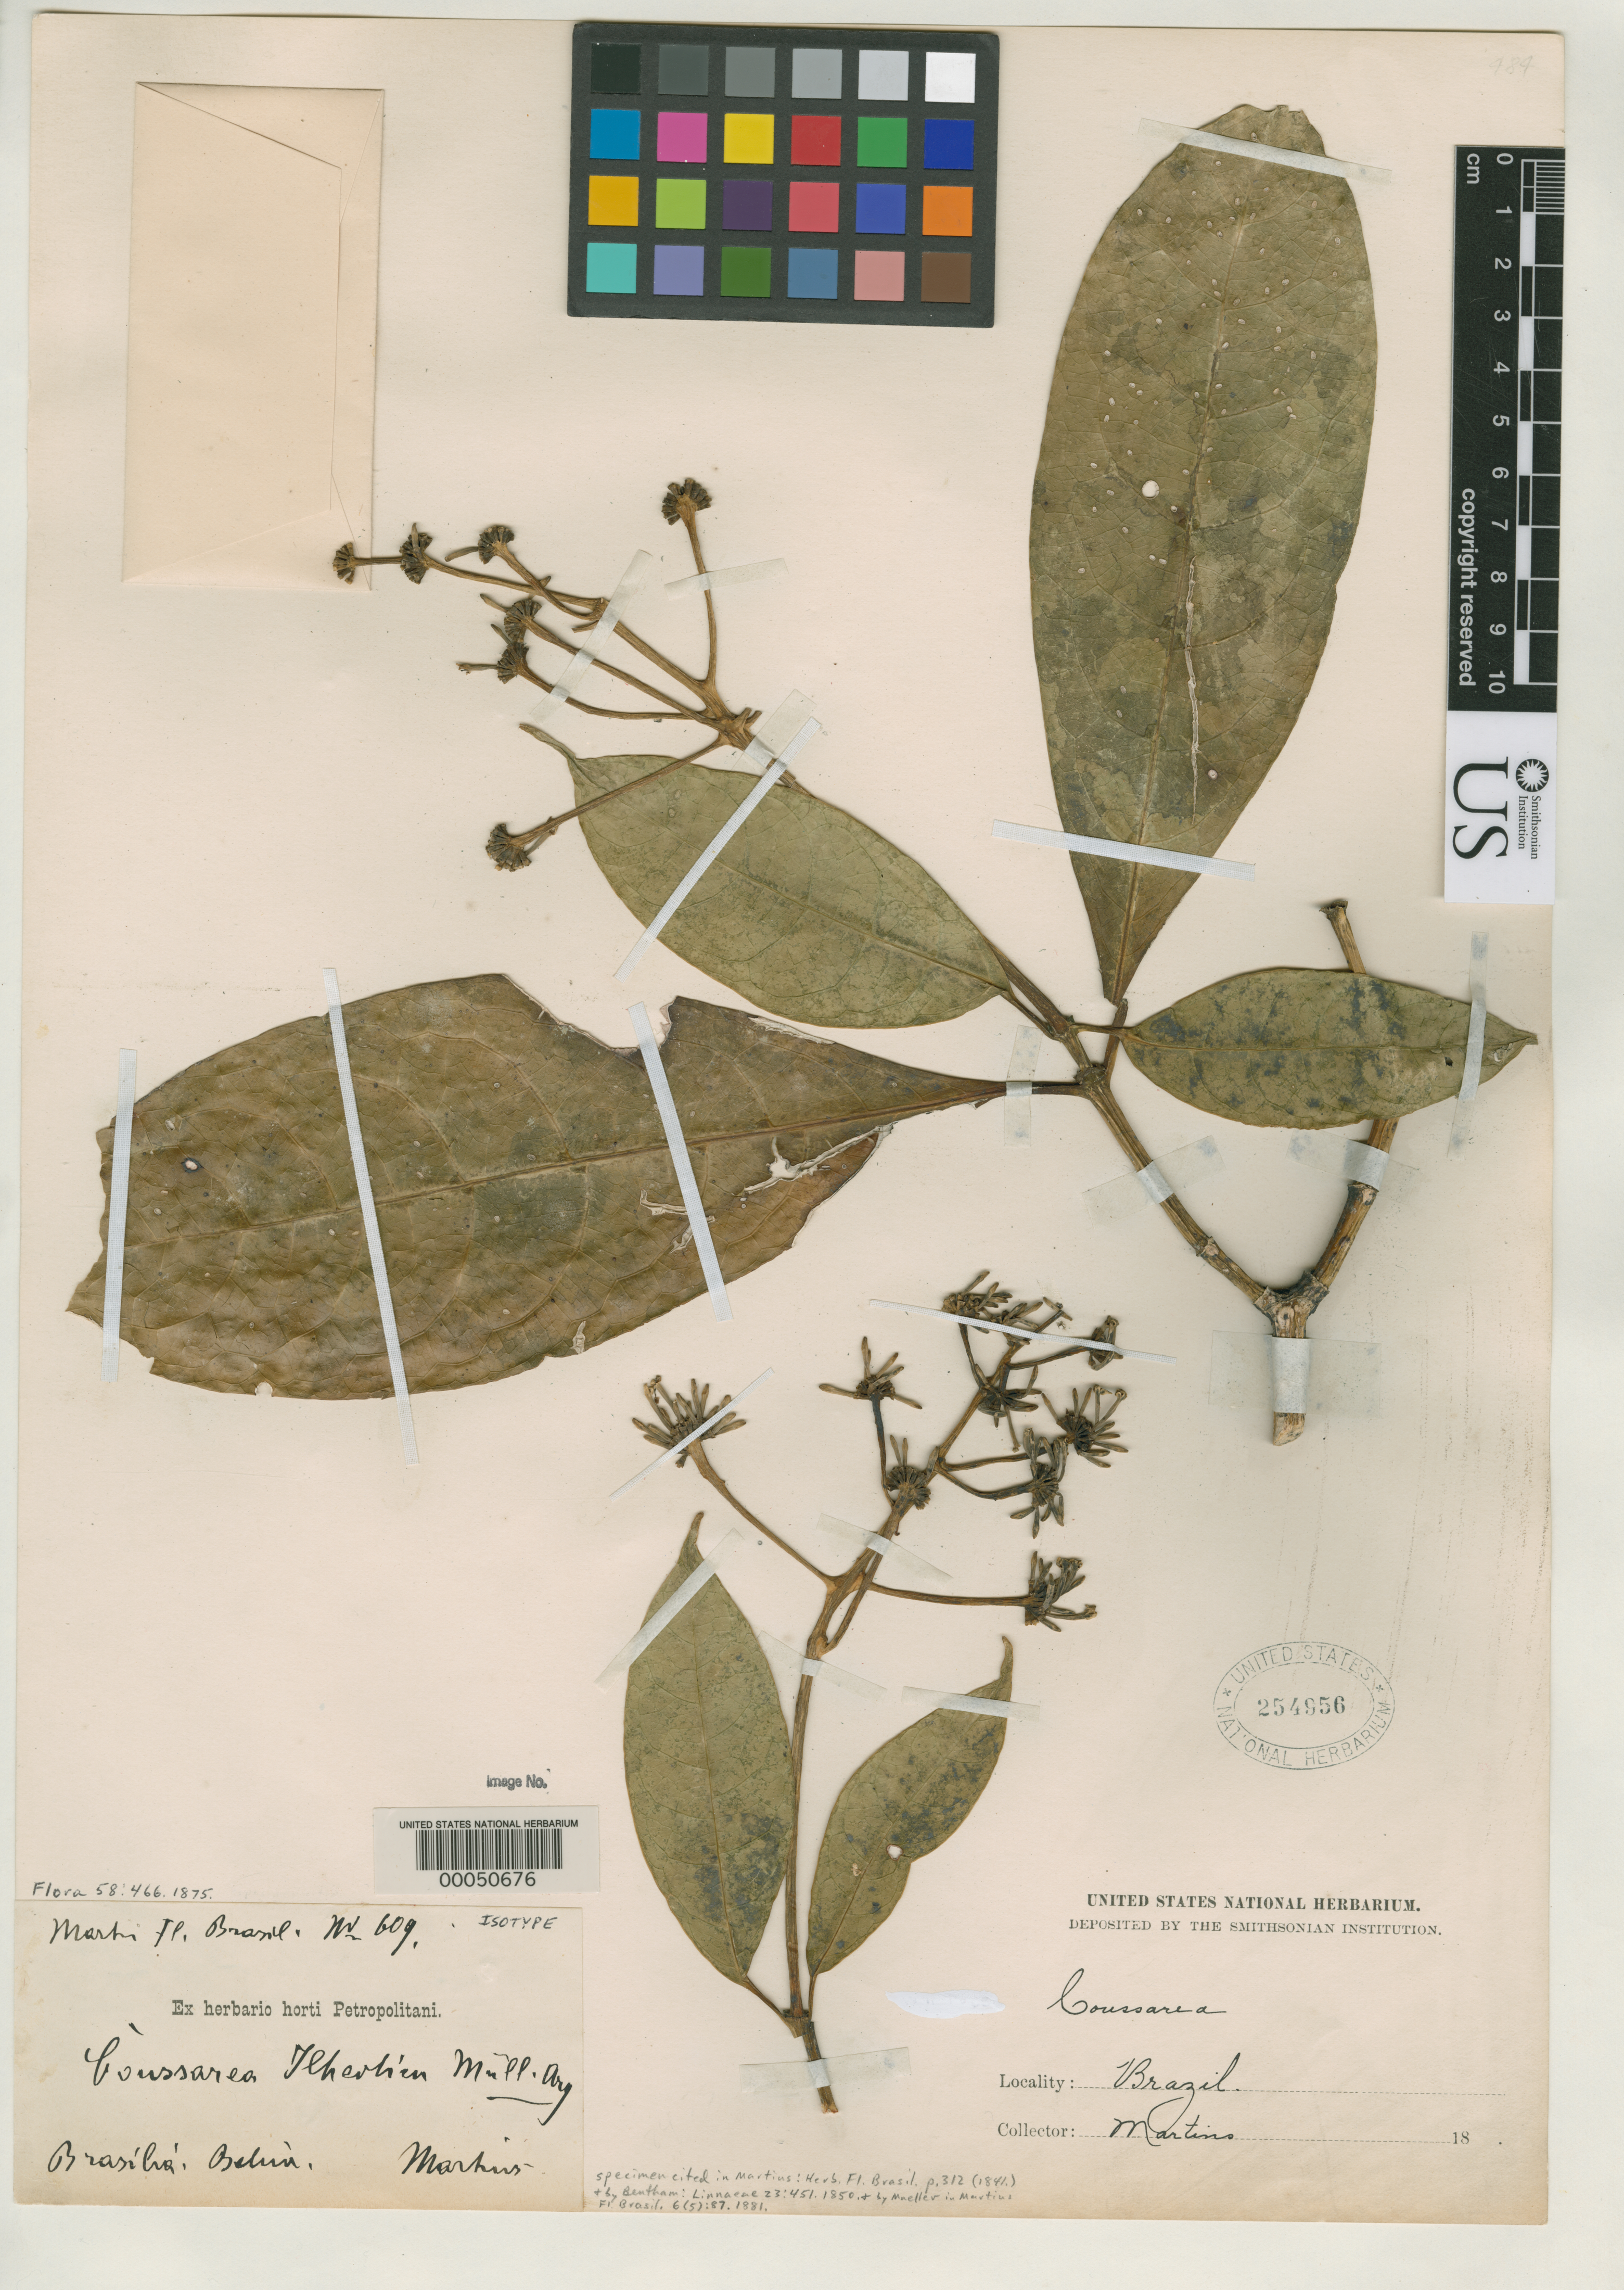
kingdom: Plantae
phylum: Tracheophyta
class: Magnoliopsida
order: Gentianales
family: Rubiaceae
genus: Coussarea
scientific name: Coussarea ilheotica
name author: Müll. Arg.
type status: Isotype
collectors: -. Martins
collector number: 609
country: Brazil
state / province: Bahia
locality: North of Esplanda city on road to Jaquera.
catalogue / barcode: US 254956